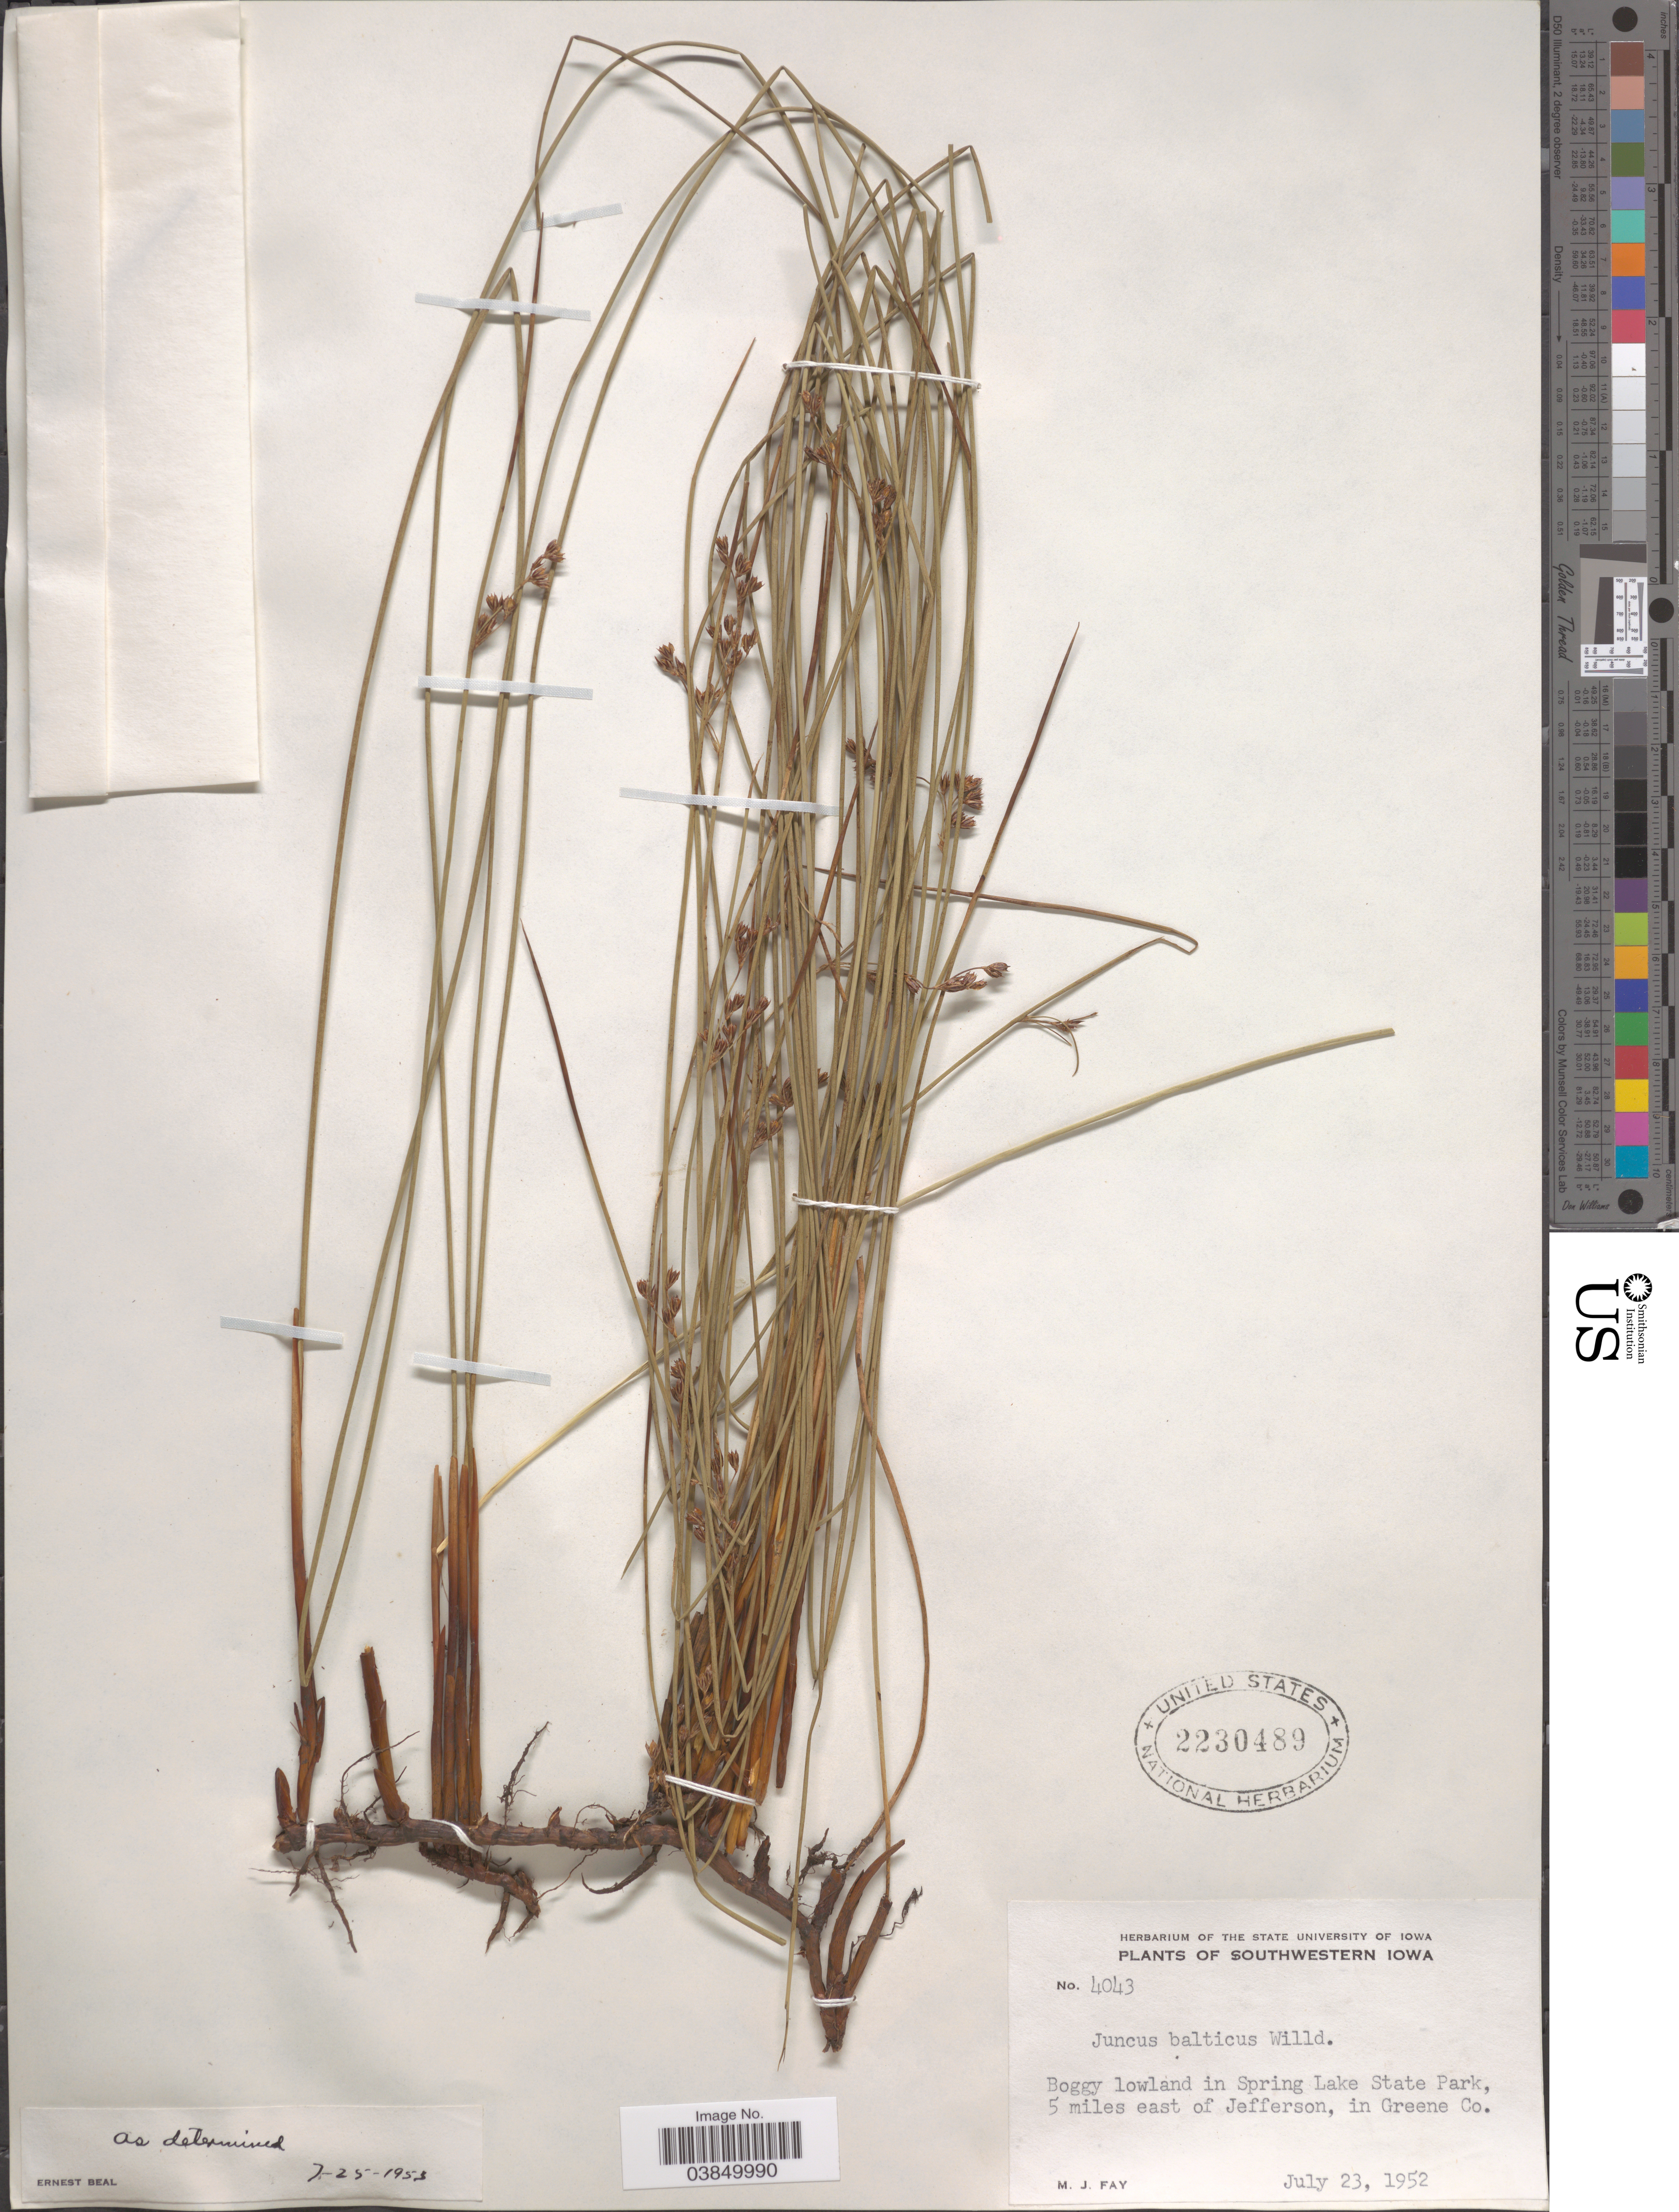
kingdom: Plantae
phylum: Tracheophyta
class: Liliopsida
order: Poales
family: Juncaceae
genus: Juncus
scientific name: Juncus balticus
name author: Willd.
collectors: M. Fay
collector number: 4043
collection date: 1952-07-23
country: United States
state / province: Iowa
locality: Southwestern Iowa. Boggy lowland in Spring Lake State Park, 5 miles east of Jefferson, in Greene Co.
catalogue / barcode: US 2230489